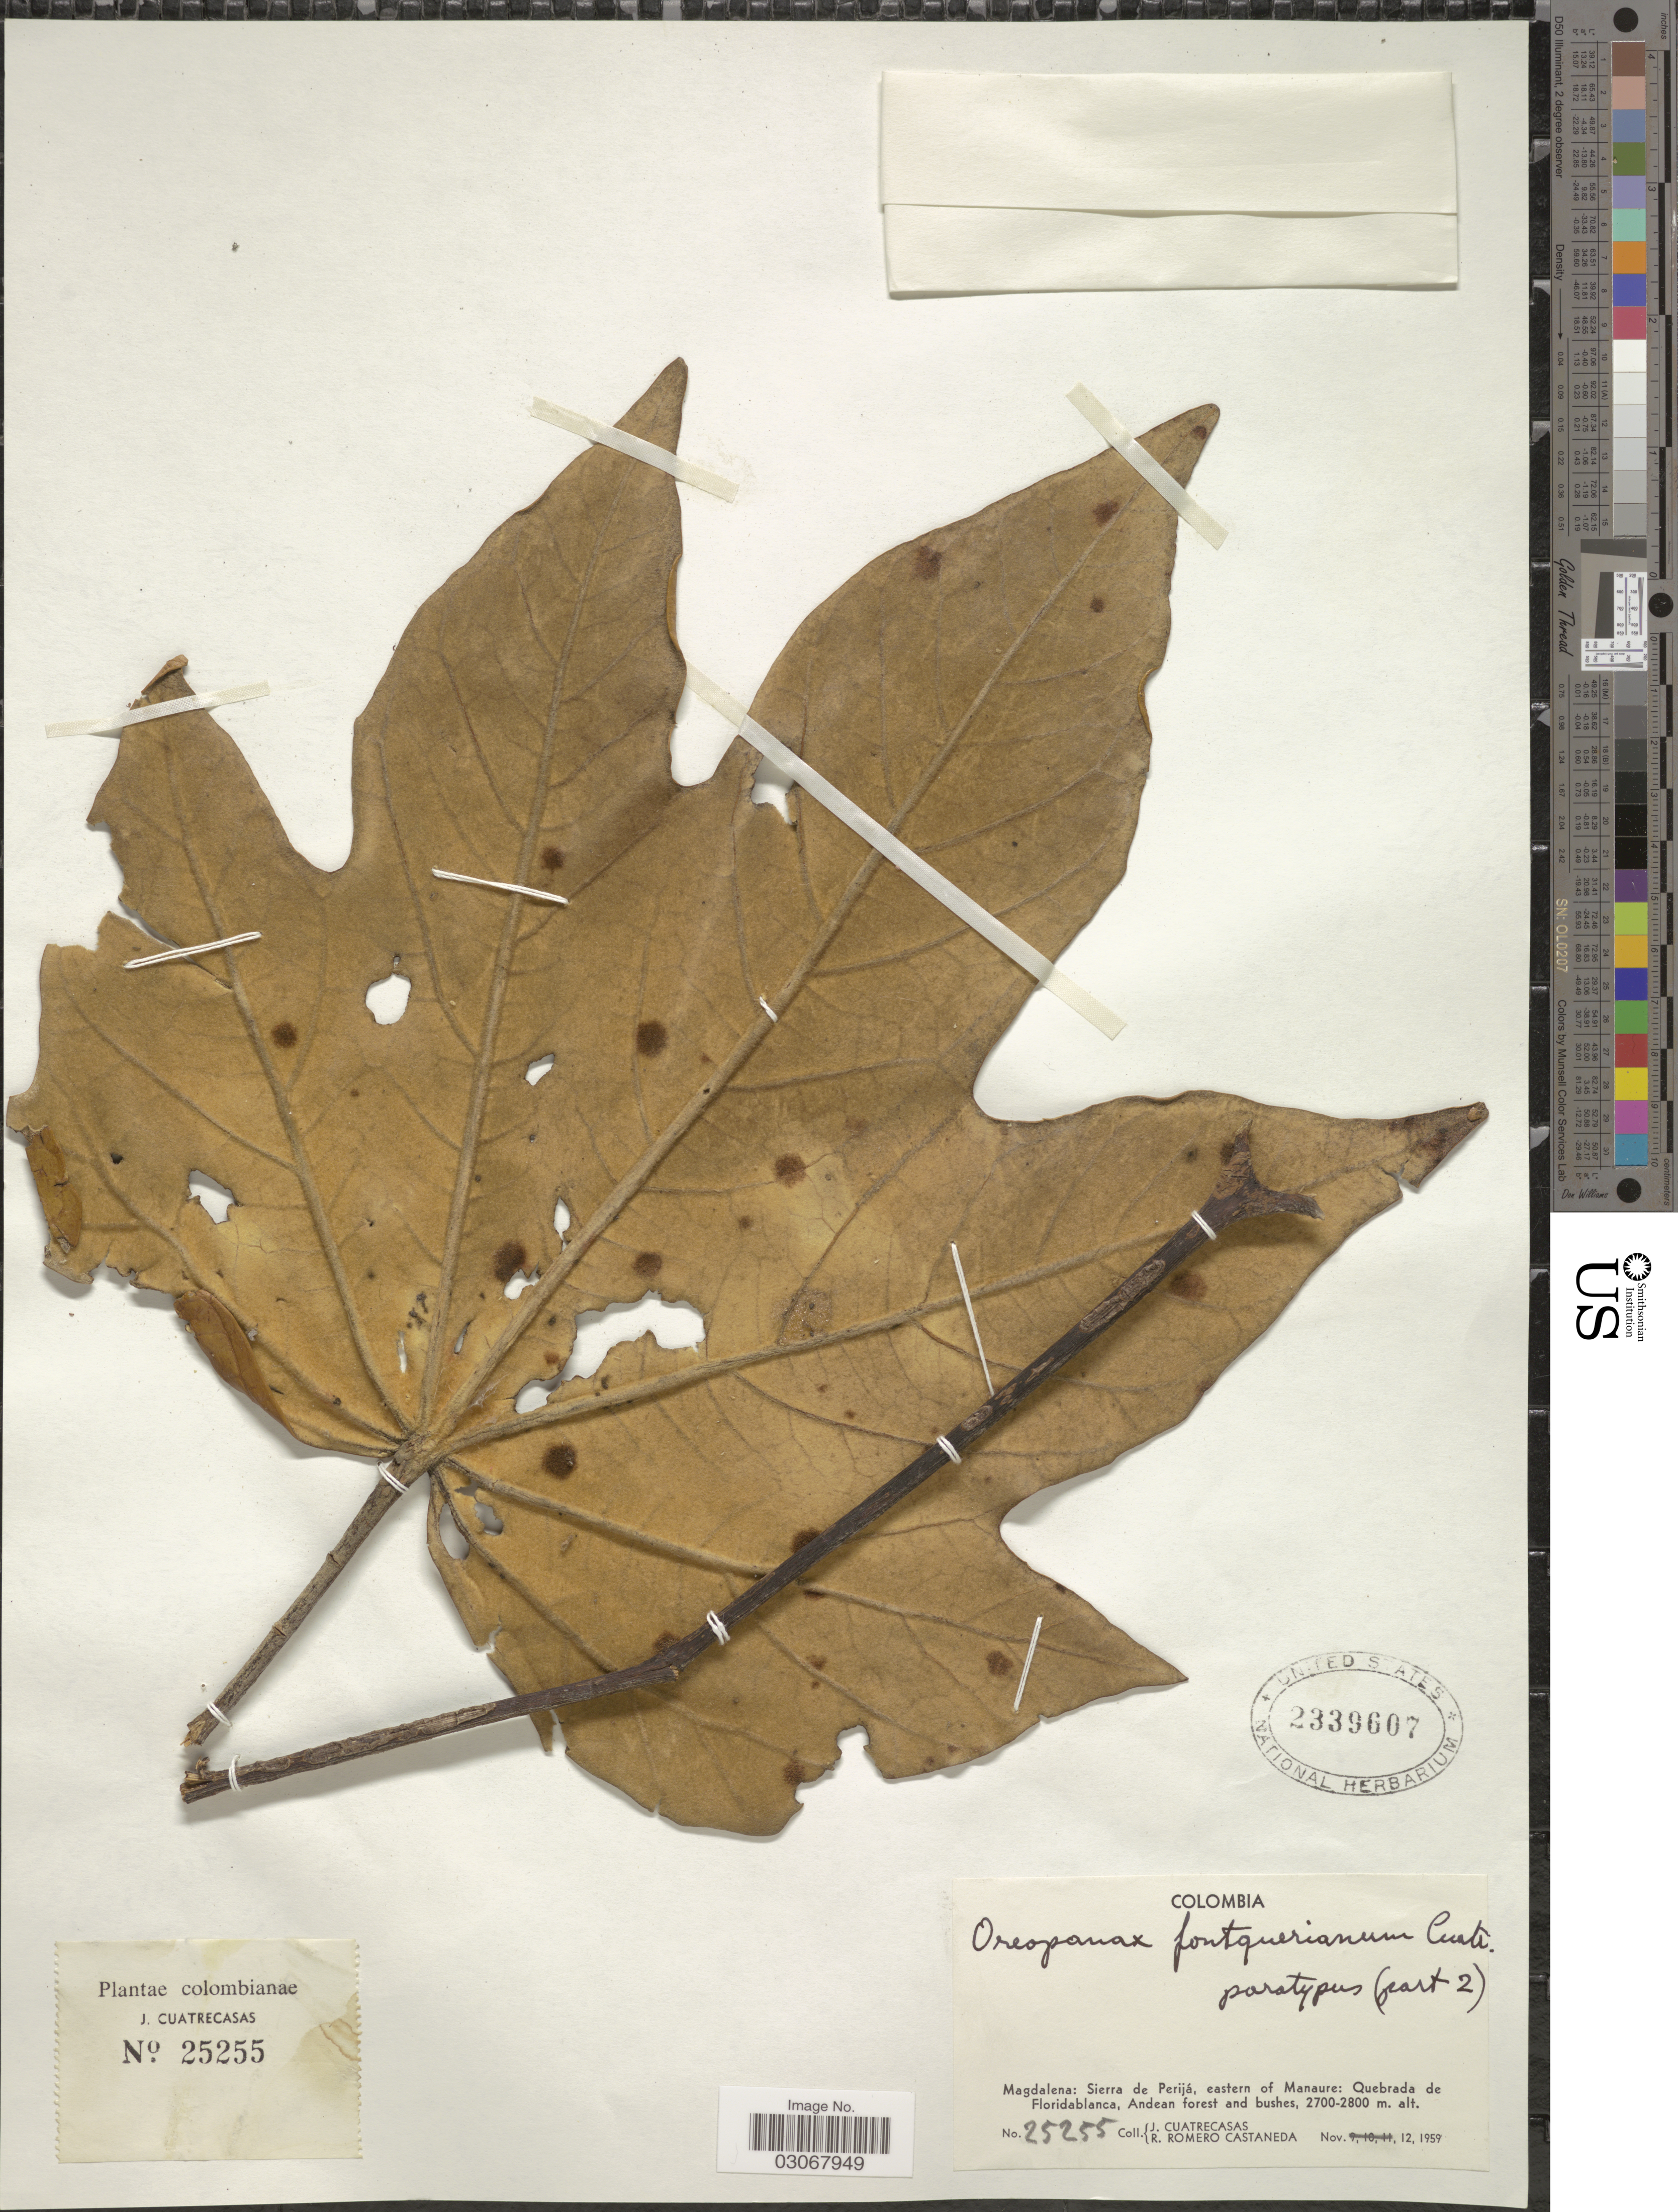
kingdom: Plantae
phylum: Tracheophyta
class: Magnoliopsida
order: Apiales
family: Araliaceae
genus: Oreopanax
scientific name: Oreopanax fontquerianus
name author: Cuatrec.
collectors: J. Cuatrecasas & R. Romero Castañeda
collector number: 25255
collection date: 1959-11-12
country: Colombia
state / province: Magdalena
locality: Sierra de Perijá, eastern of Manaure: Quebrada de Floridablanca, Andean forest and bushes.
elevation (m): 2700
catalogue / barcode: US 2339607